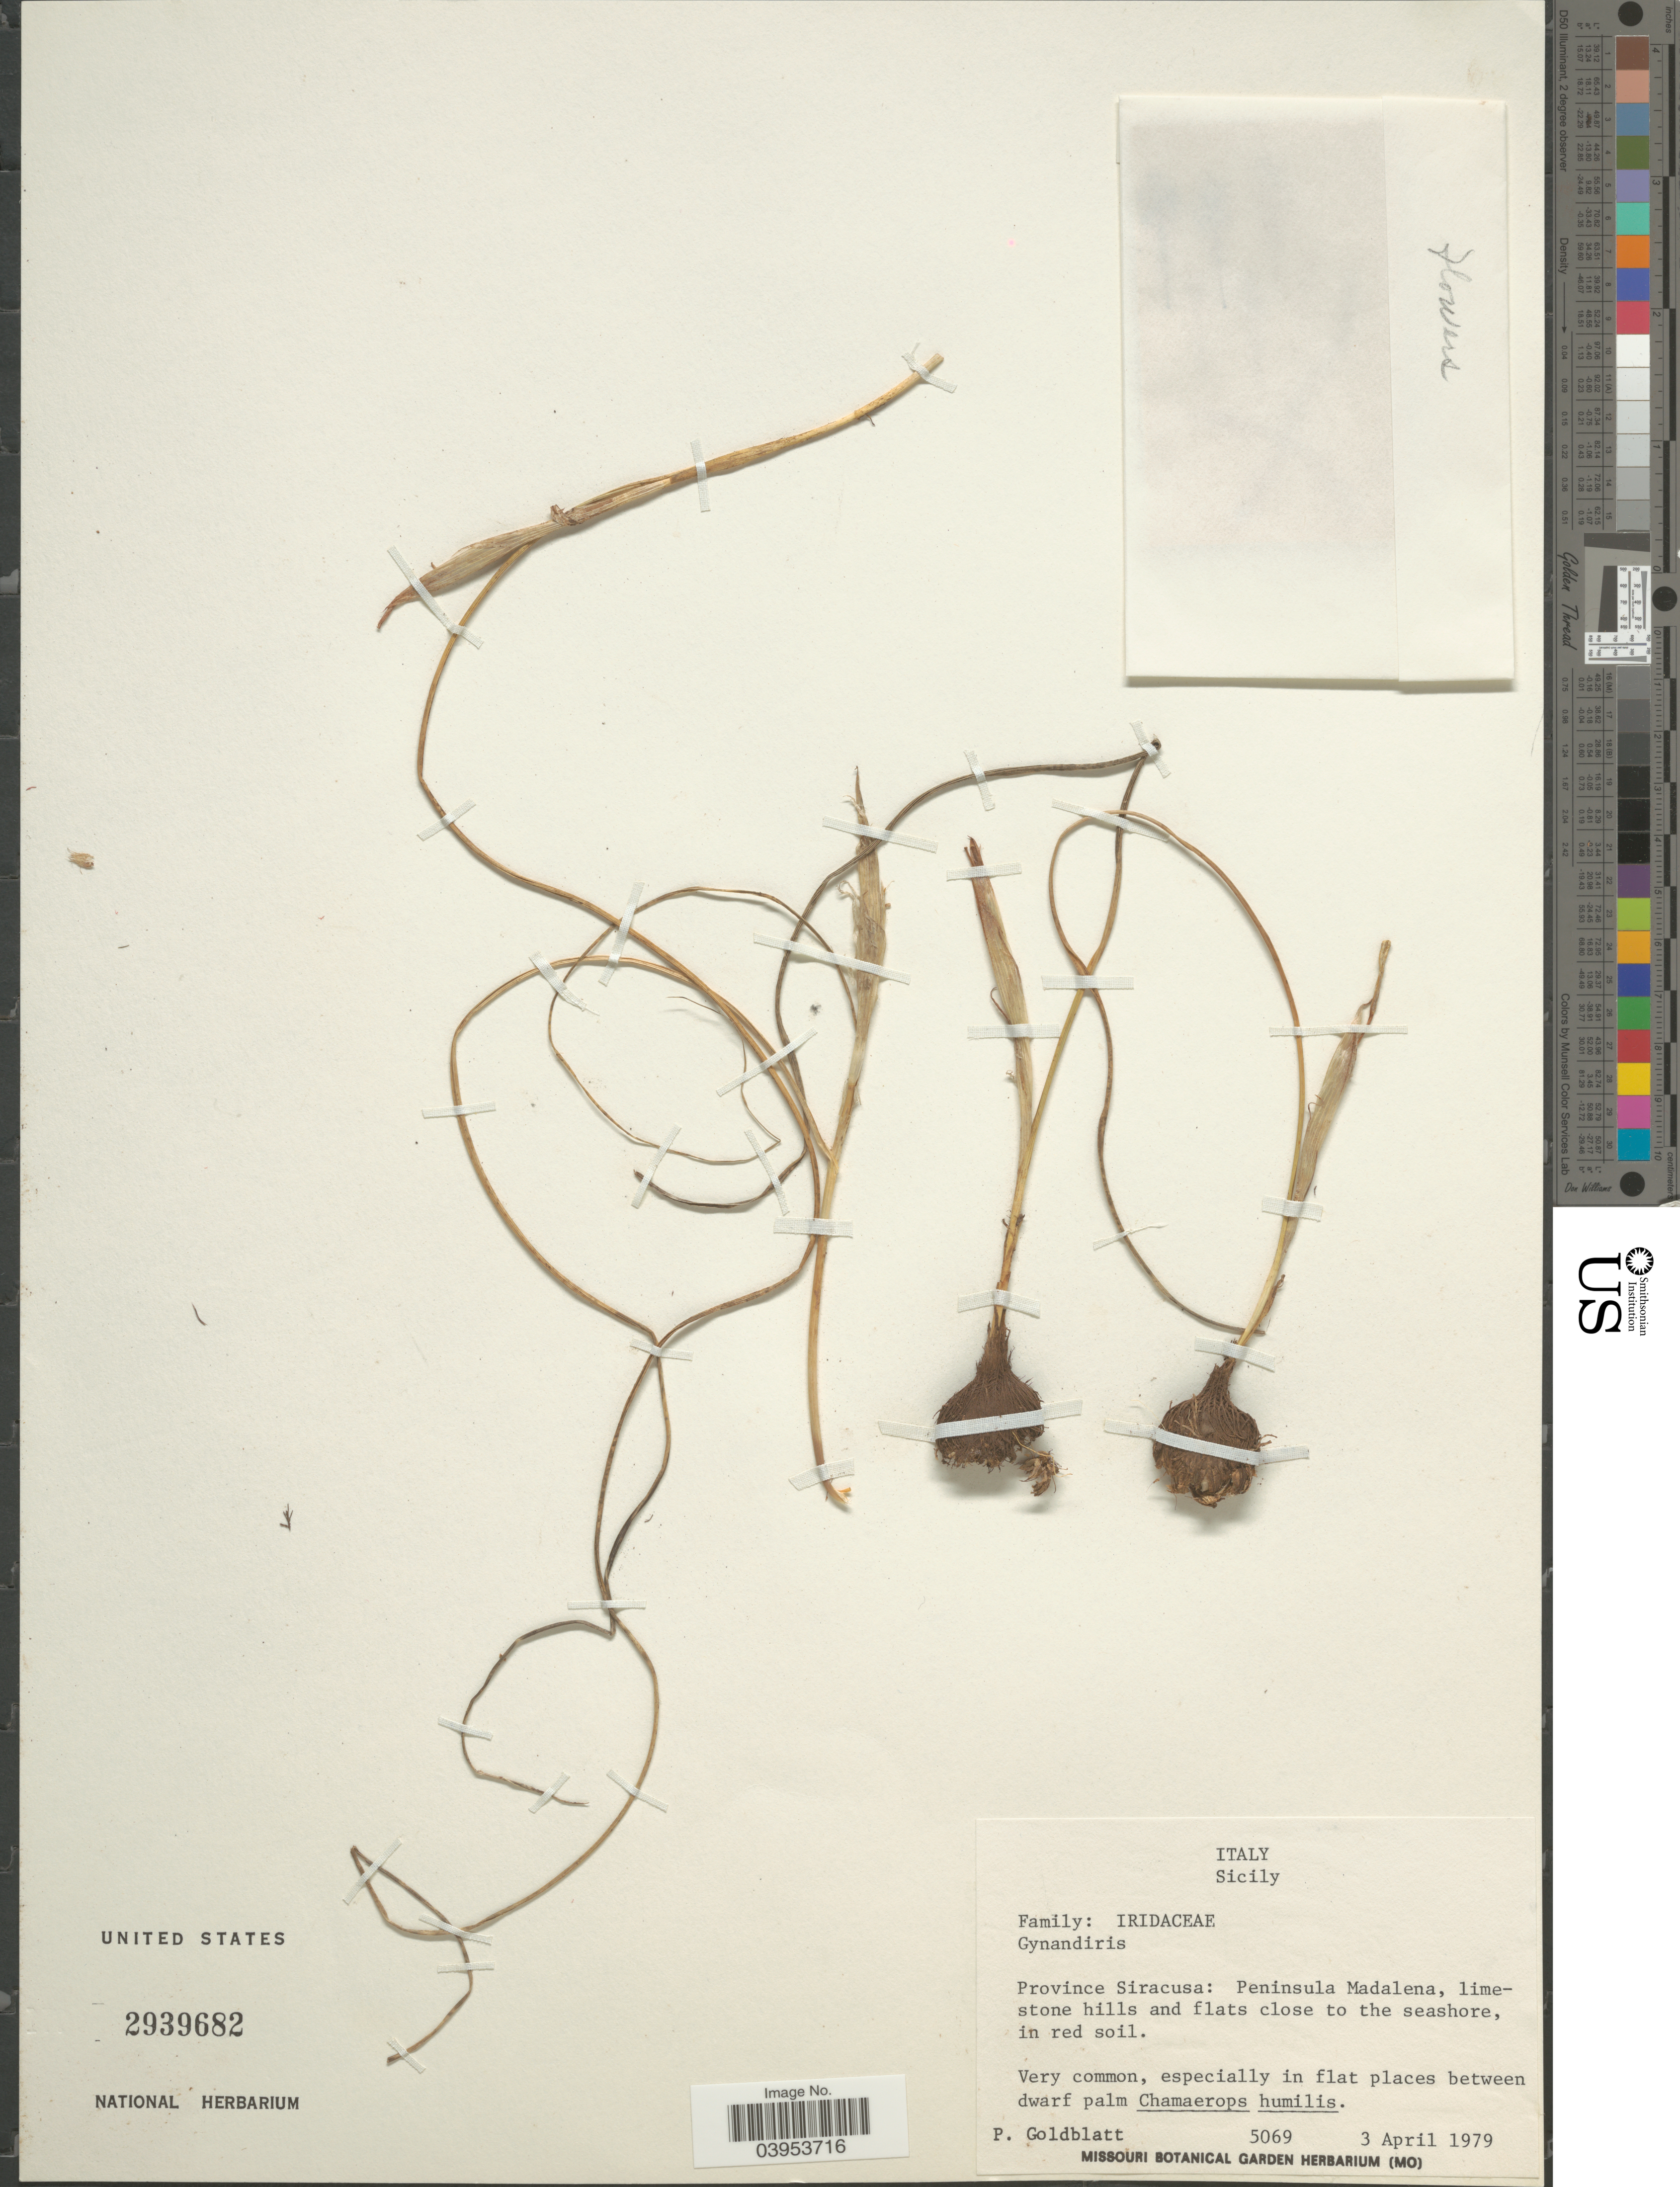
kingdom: Plantae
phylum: Tracheophyta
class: Liliopsida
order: Asparagales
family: Iridaceae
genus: Gynandriris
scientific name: Gynandriris sp.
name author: Goldblatt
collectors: P. Goldblatt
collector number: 5069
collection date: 1979-04-03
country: Italy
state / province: Siciliana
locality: Province Siracusa: Peninsula Madalena, limestone hills and flats close to the seashore, in red soil.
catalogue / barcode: US 2939682